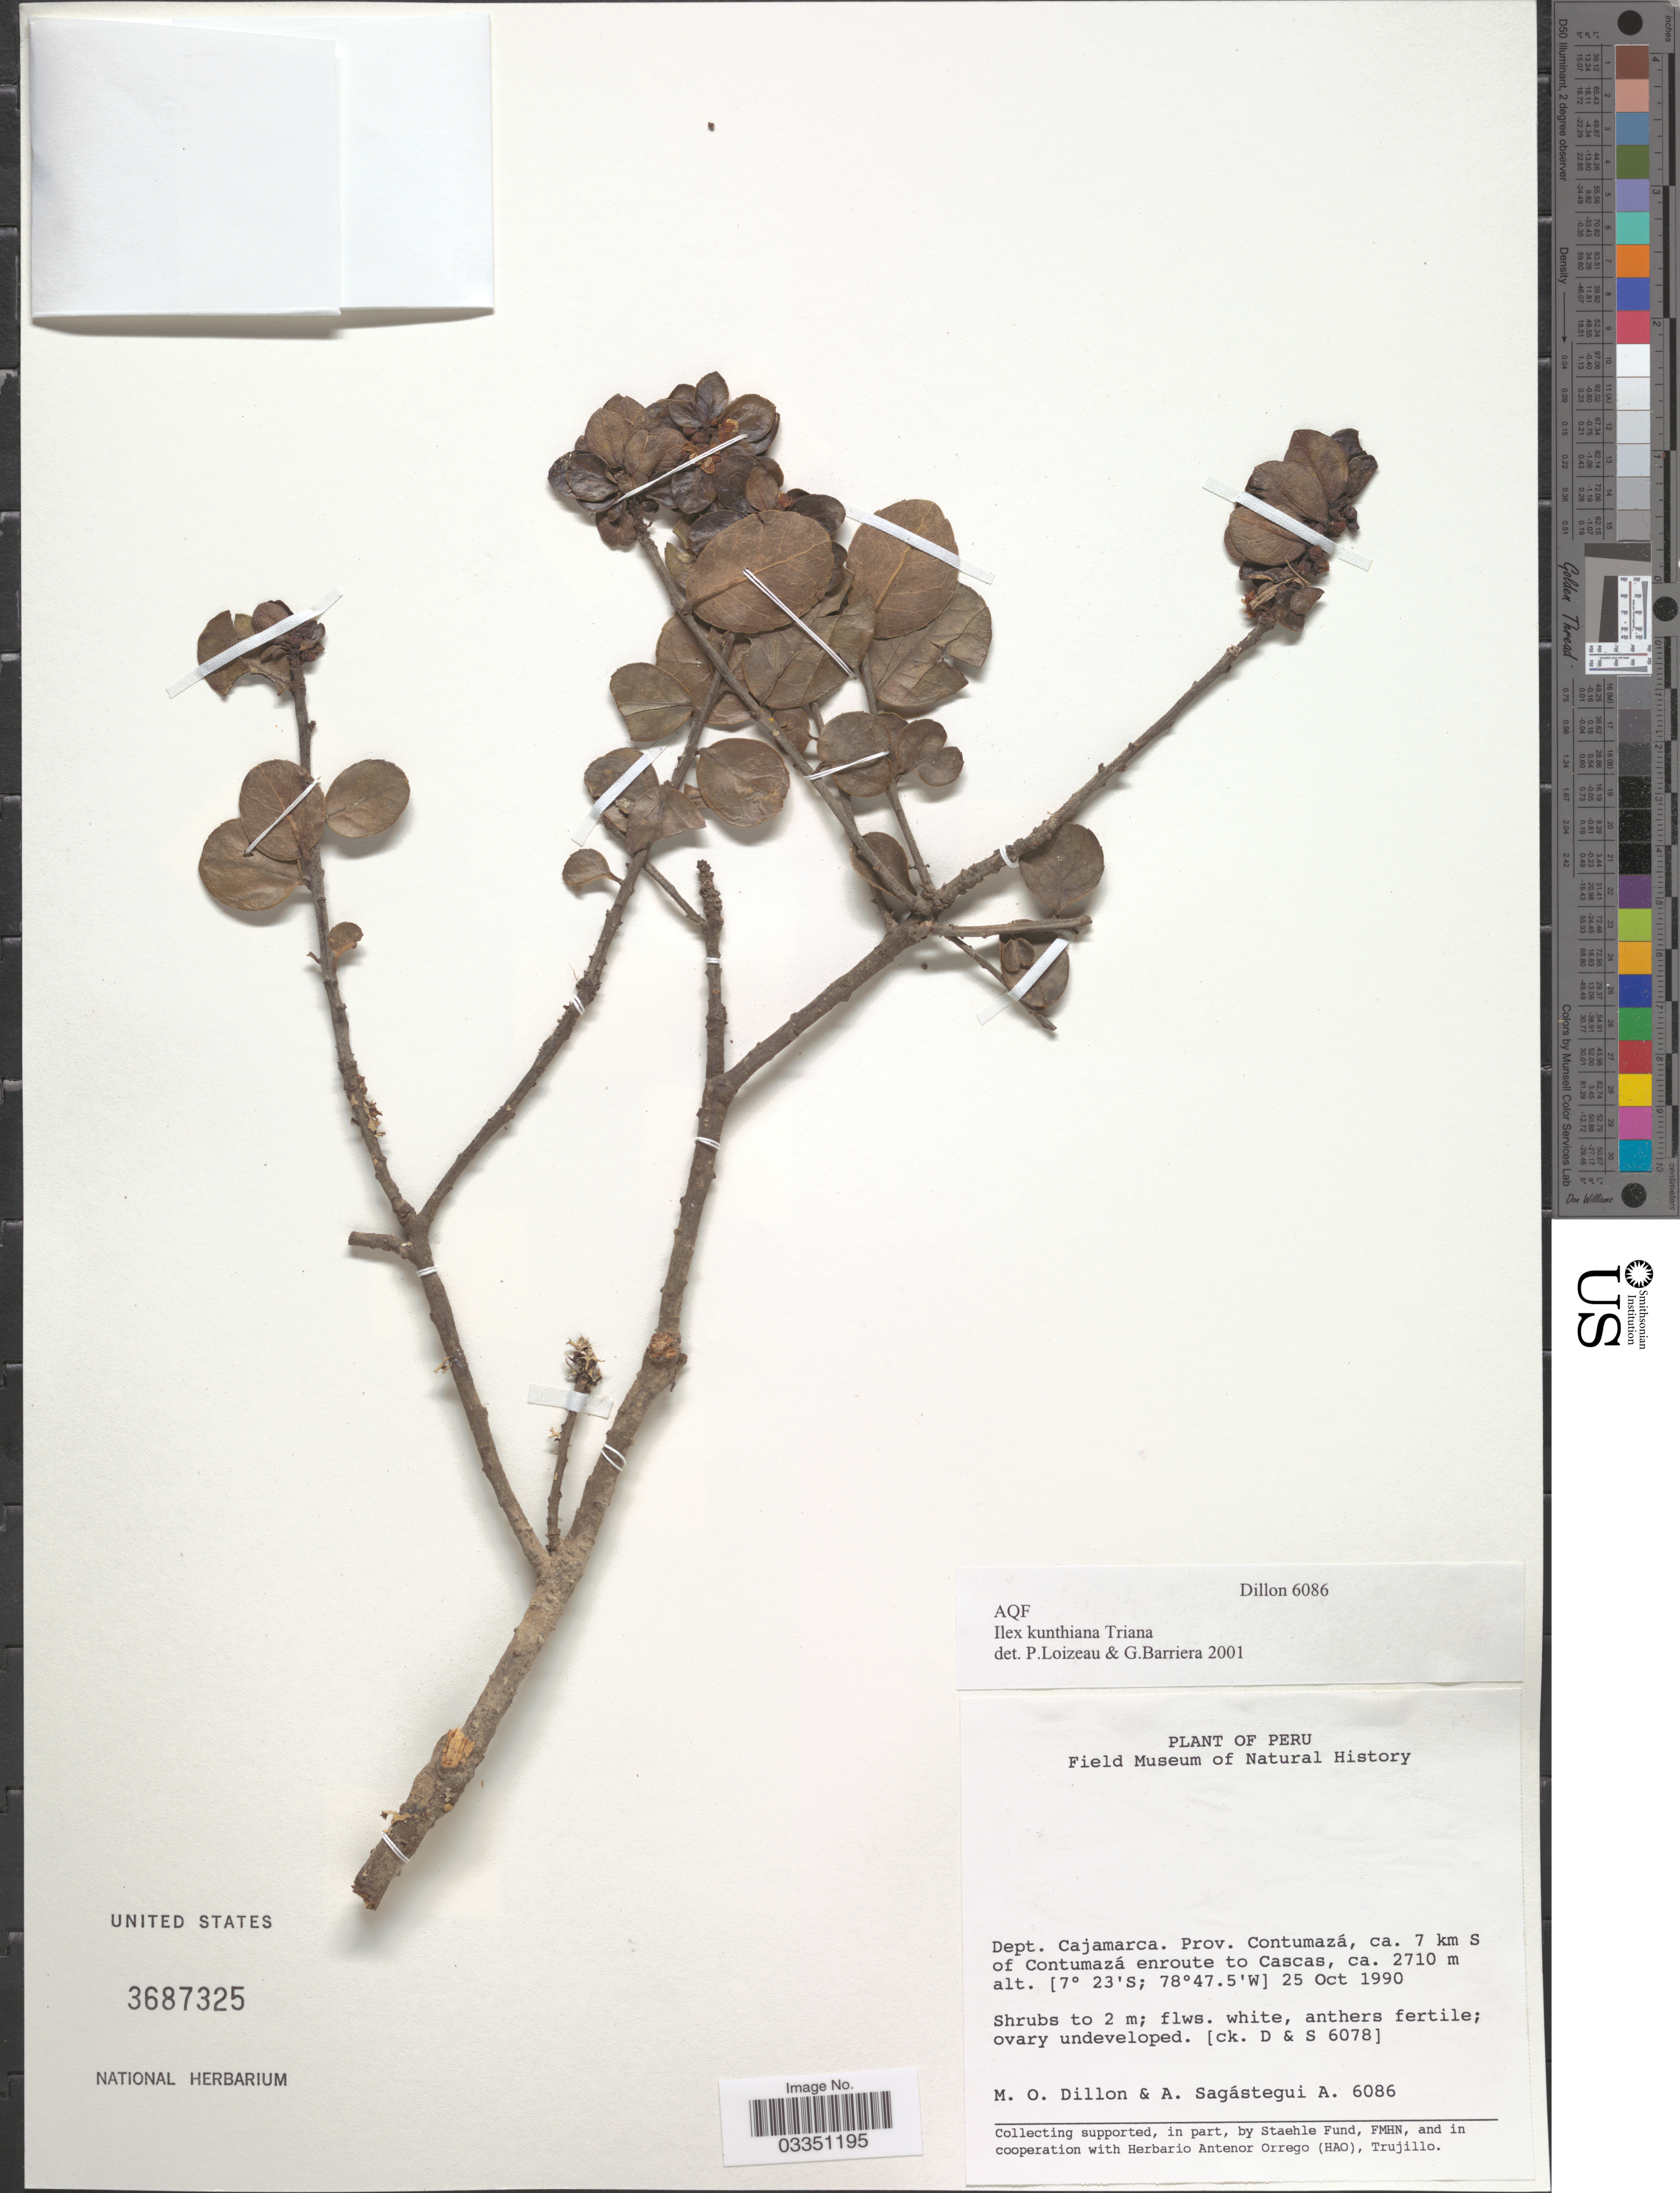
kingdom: Plantae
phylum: Tracheophyta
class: Magnoliopsida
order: Aquifoliales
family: Aquifoliaceae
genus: Ilex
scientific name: Ilex kunthiana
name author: Triana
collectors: M. O. Dillon & A. Sagástegui A.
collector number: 6086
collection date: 1990-10-25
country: Peru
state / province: Cajamarca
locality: Dept. Cajamarca. Prov. Contumazá, ca. 7 km S of Contumazá enroute to Cascas.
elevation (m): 2710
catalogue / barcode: US 3687325